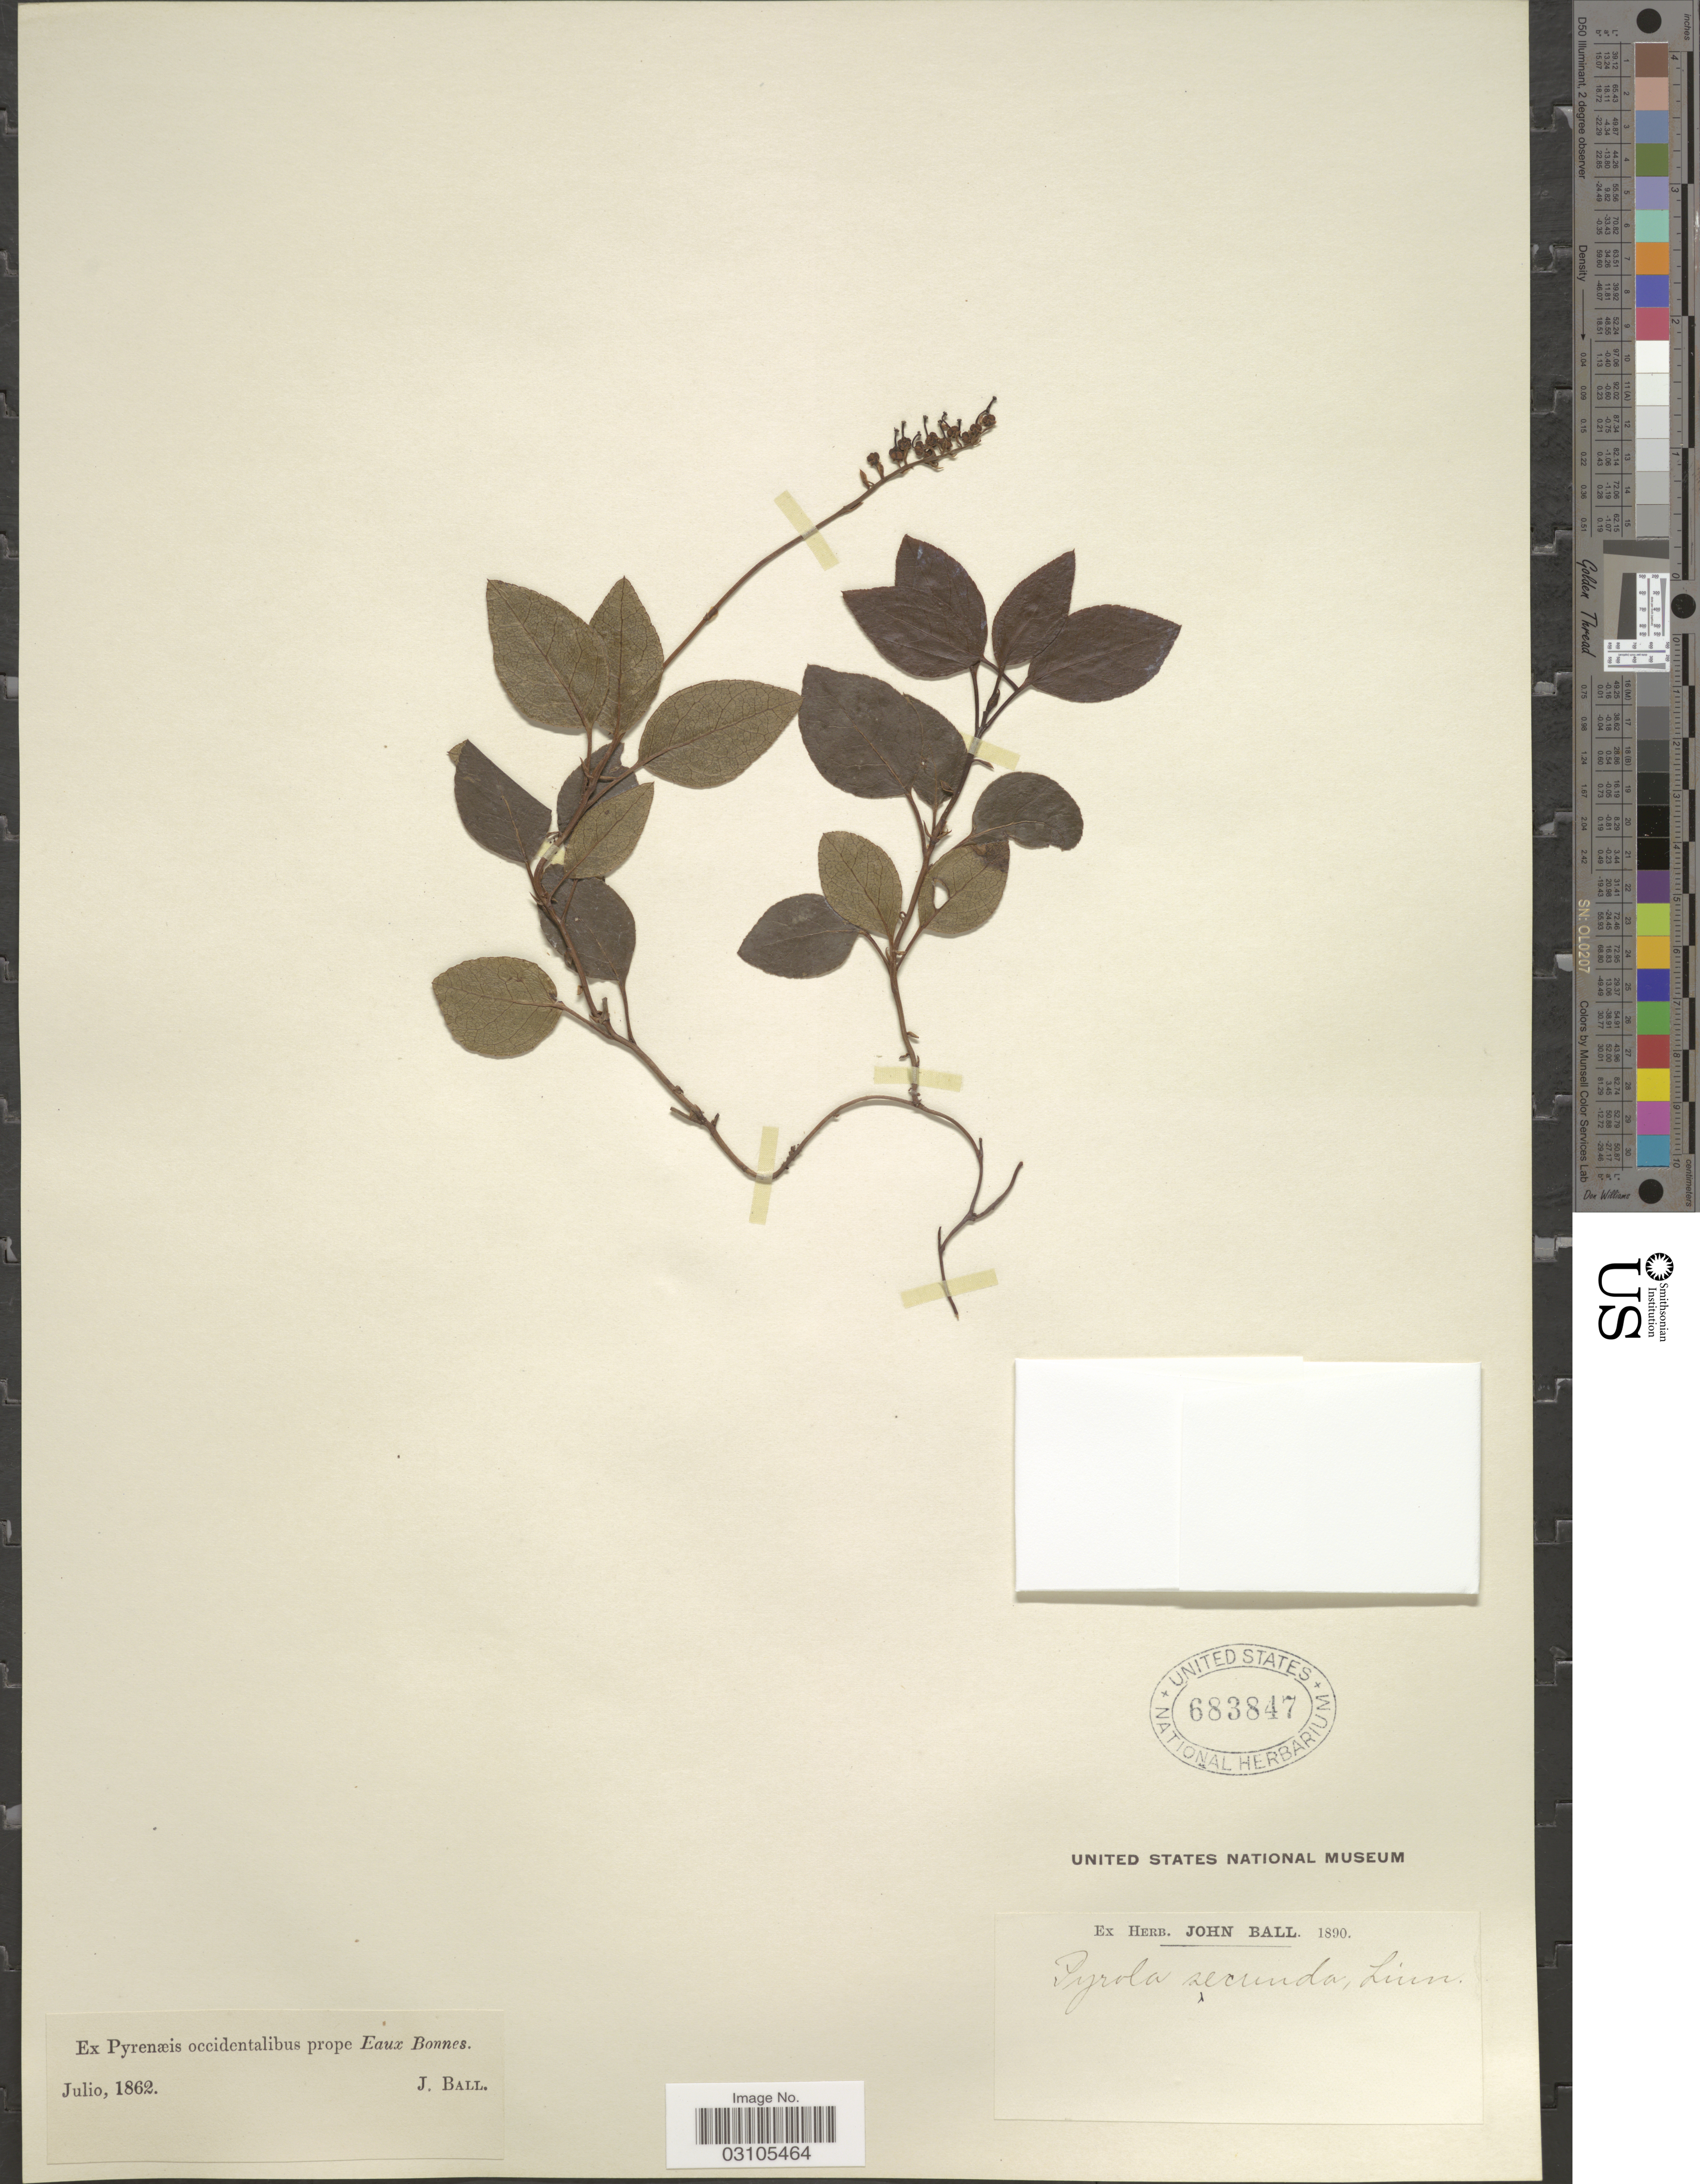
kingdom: Plantae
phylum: Tracheophyta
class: Magnoliopsida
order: Ericales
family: Ericaceae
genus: Orthilia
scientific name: Orthilia secunda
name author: (L.) House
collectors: J. Ball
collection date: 1862-07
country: France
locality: Ex Pyrenæis occidentalibus prope Eaux Bonnes.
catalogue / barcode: US 683847